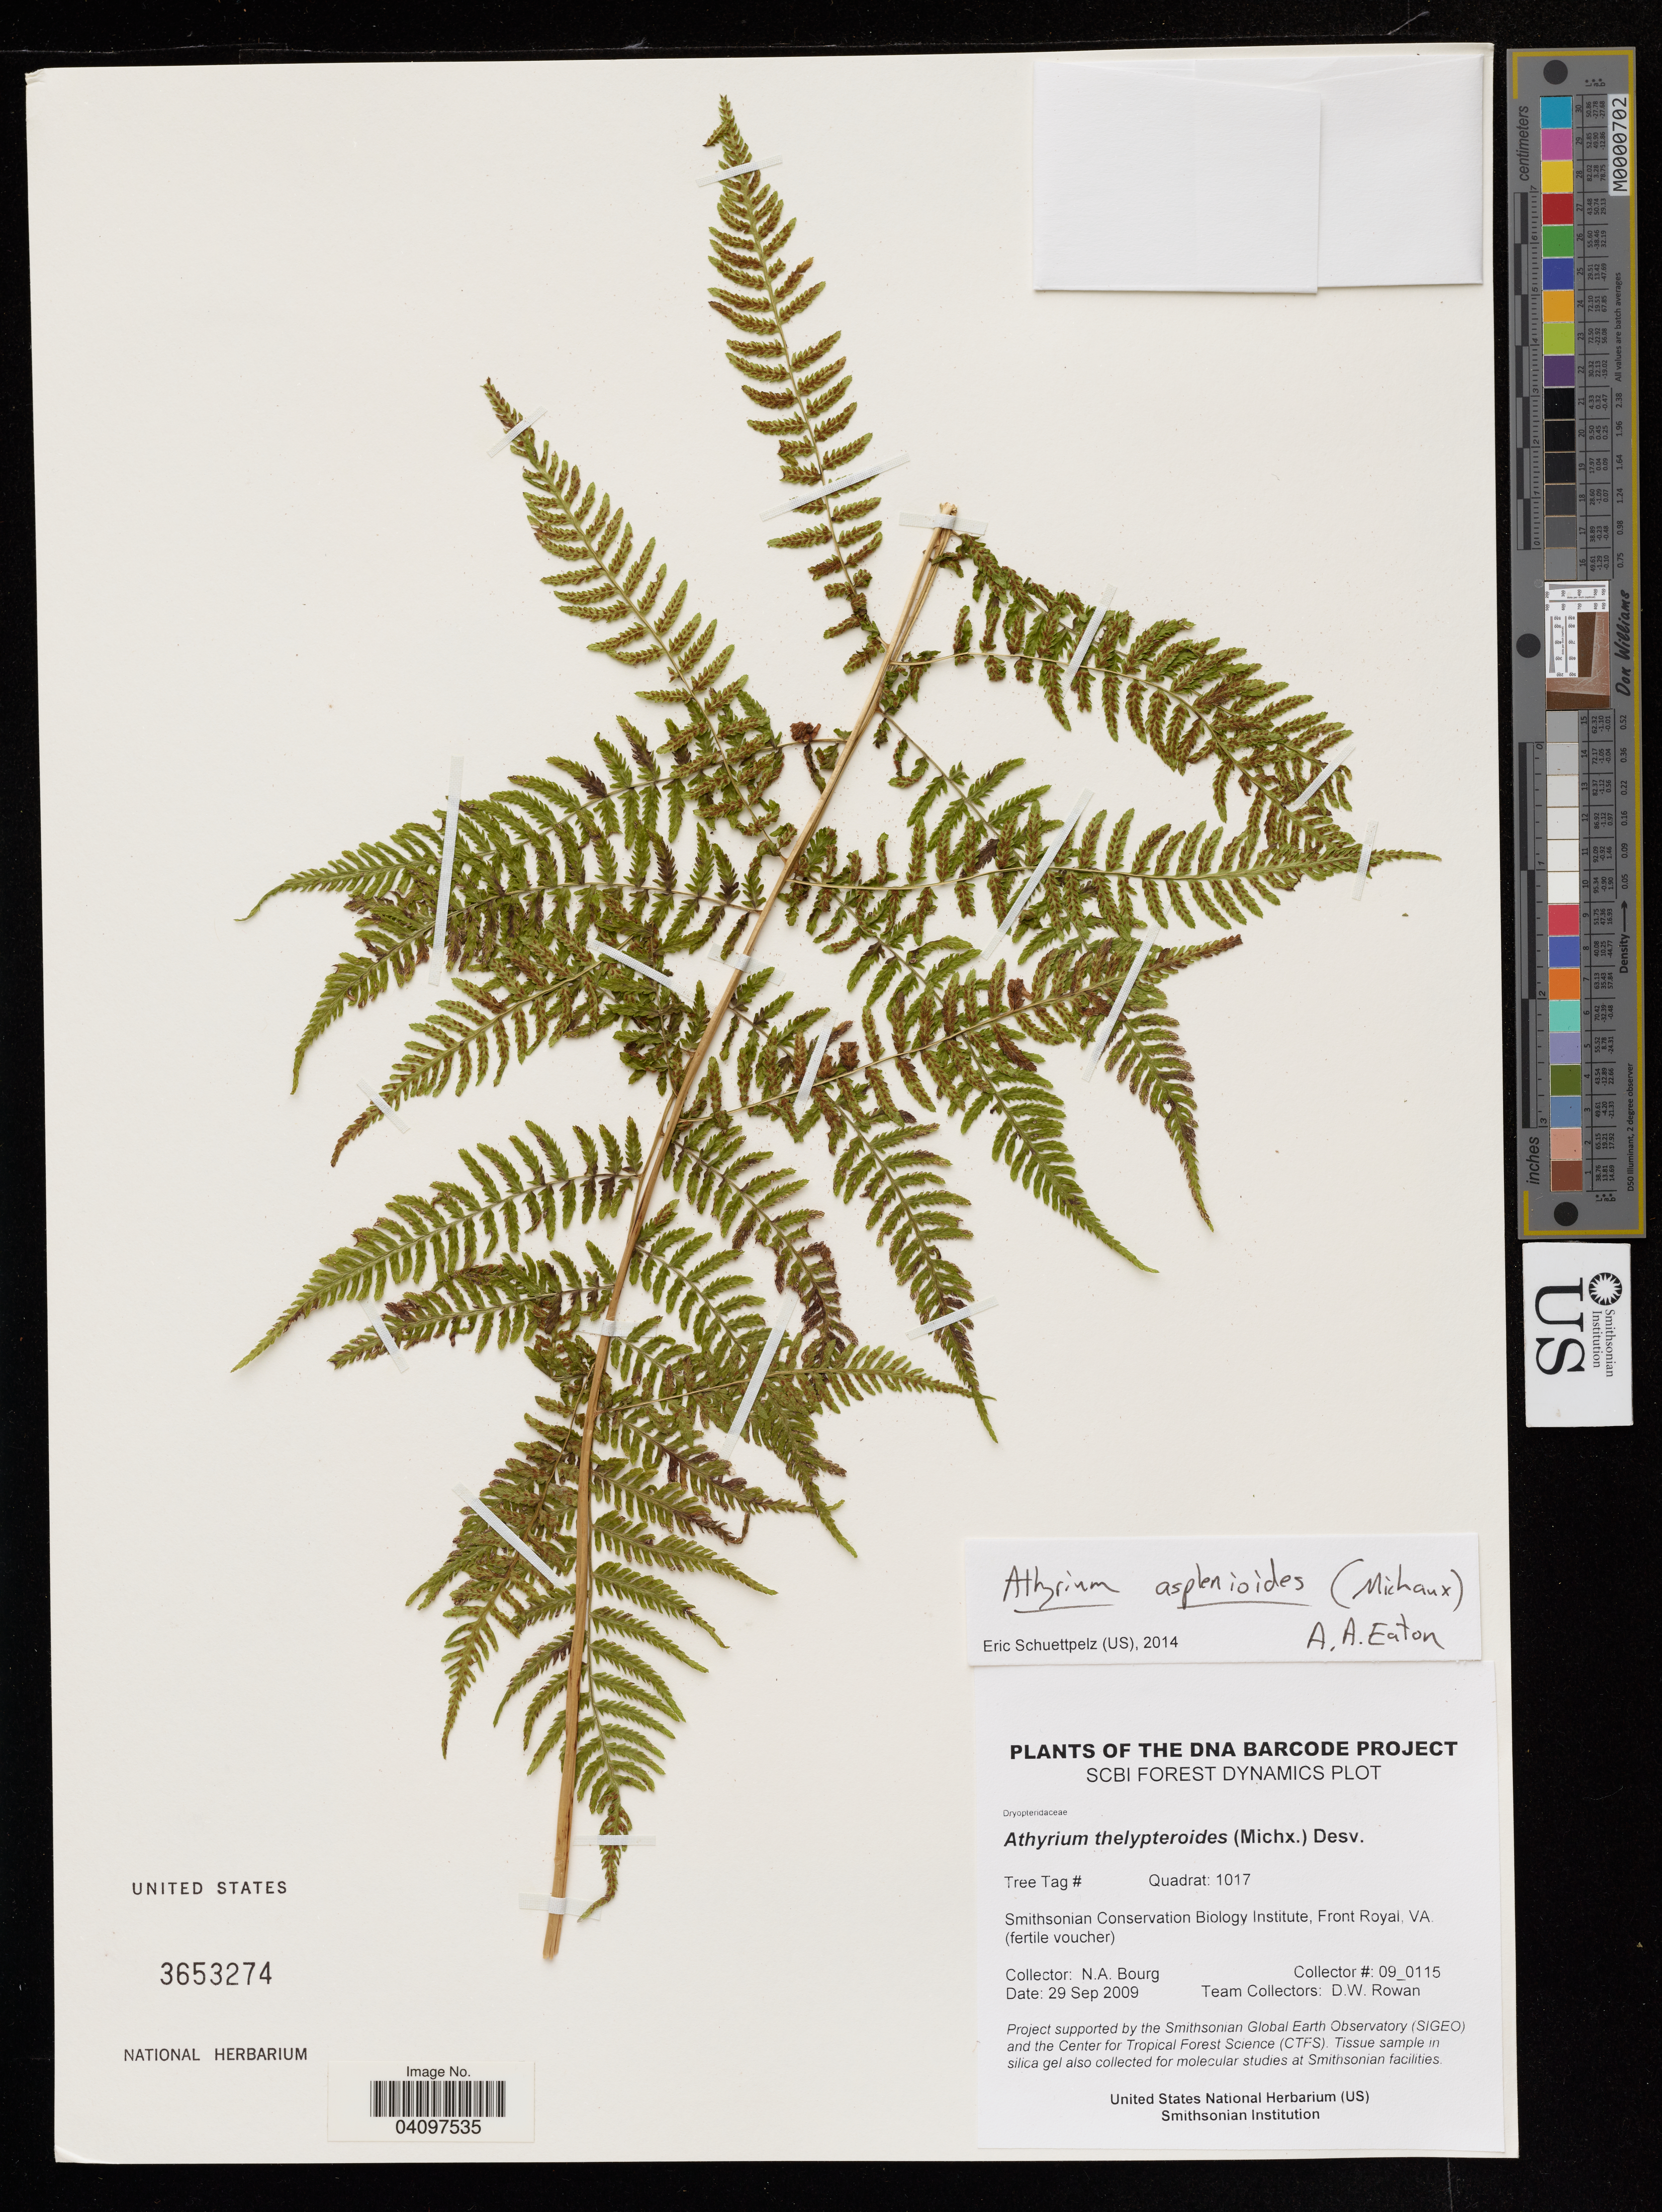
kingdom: Plantae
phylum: Tracheophyta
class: Polypodiopsida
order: Polypodiales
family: Athyriaceae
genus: Athyrium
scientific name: Athyrium asplenioides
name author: Desv.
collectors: N. A. Bourg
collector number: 09_0115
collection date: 2009-09-29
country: United States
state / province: Virginia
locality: Smithsonian Conservation Biology Institute, Front Royal.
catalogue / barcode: US 3653274